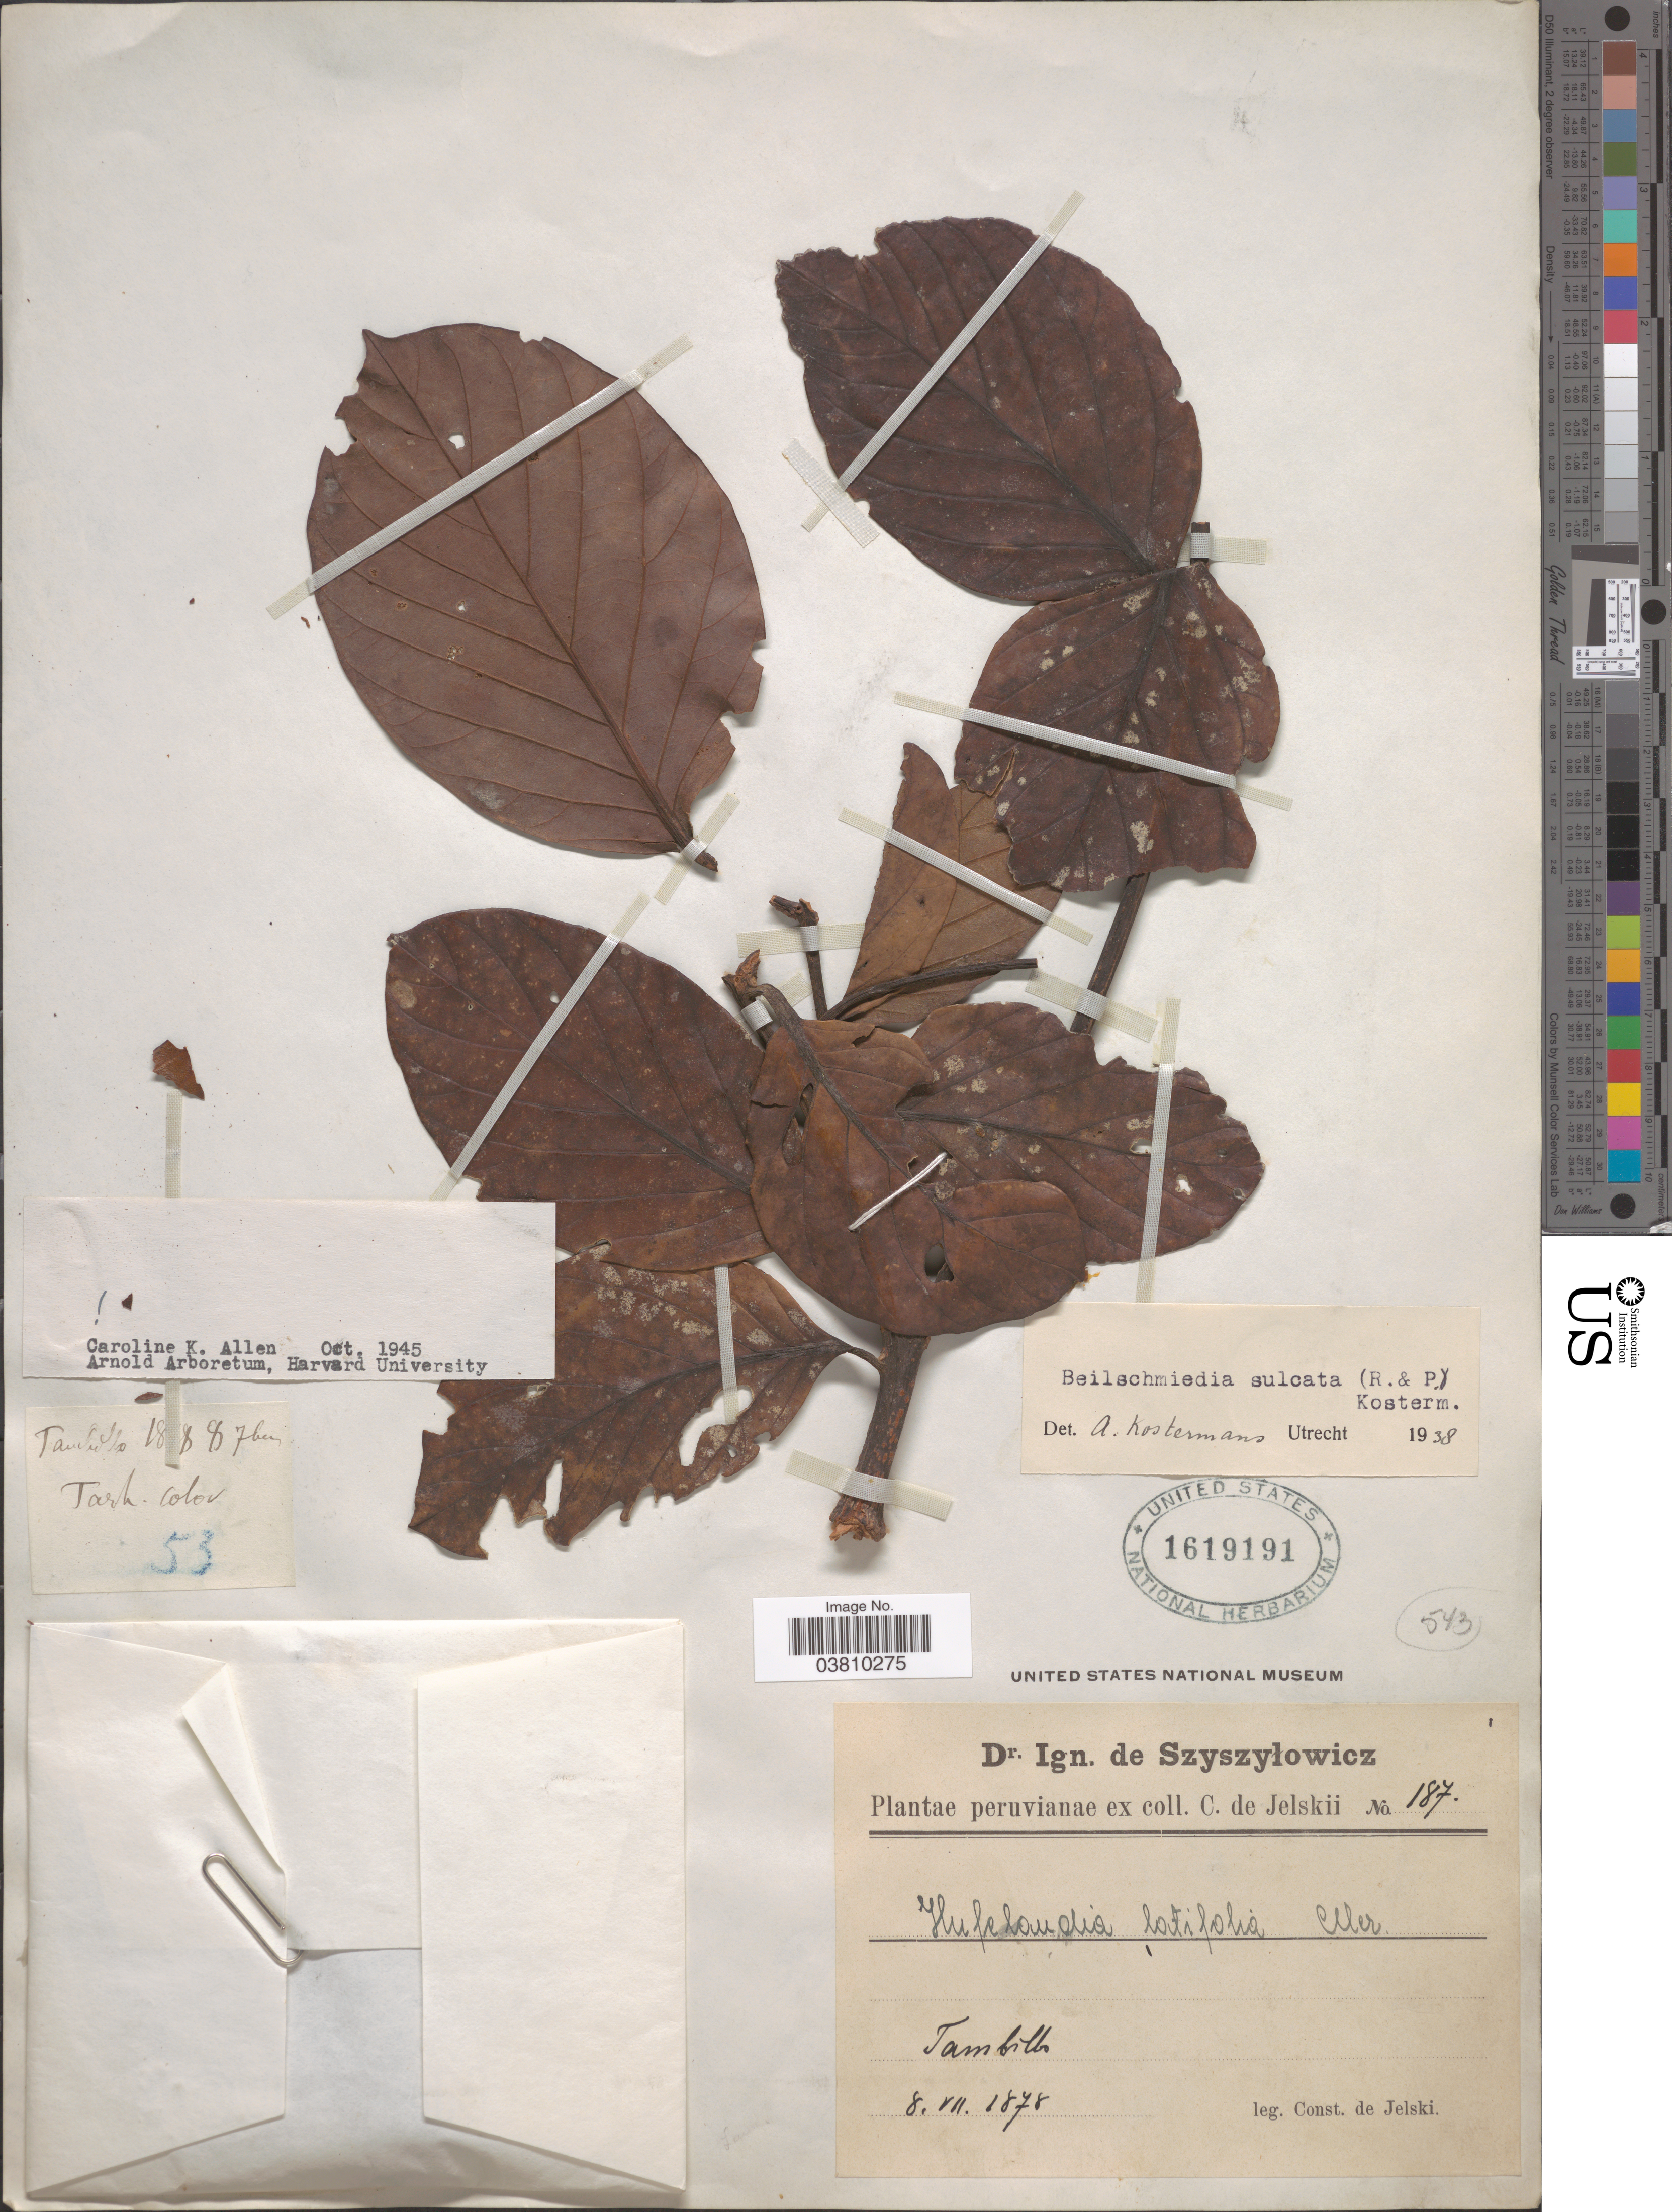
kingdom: Plantae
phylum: Tracheophyta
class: Magnoliopsida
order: Laurales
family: Lauraceae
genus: Beilschmiedia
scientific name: Beilschmiedia sulcata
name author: (Ruiz & Pav.) Kosterm.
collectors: C. von Jelski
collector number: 187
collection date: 1878-07-08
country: Peru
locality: Tambillo.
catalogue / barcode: US 1619191